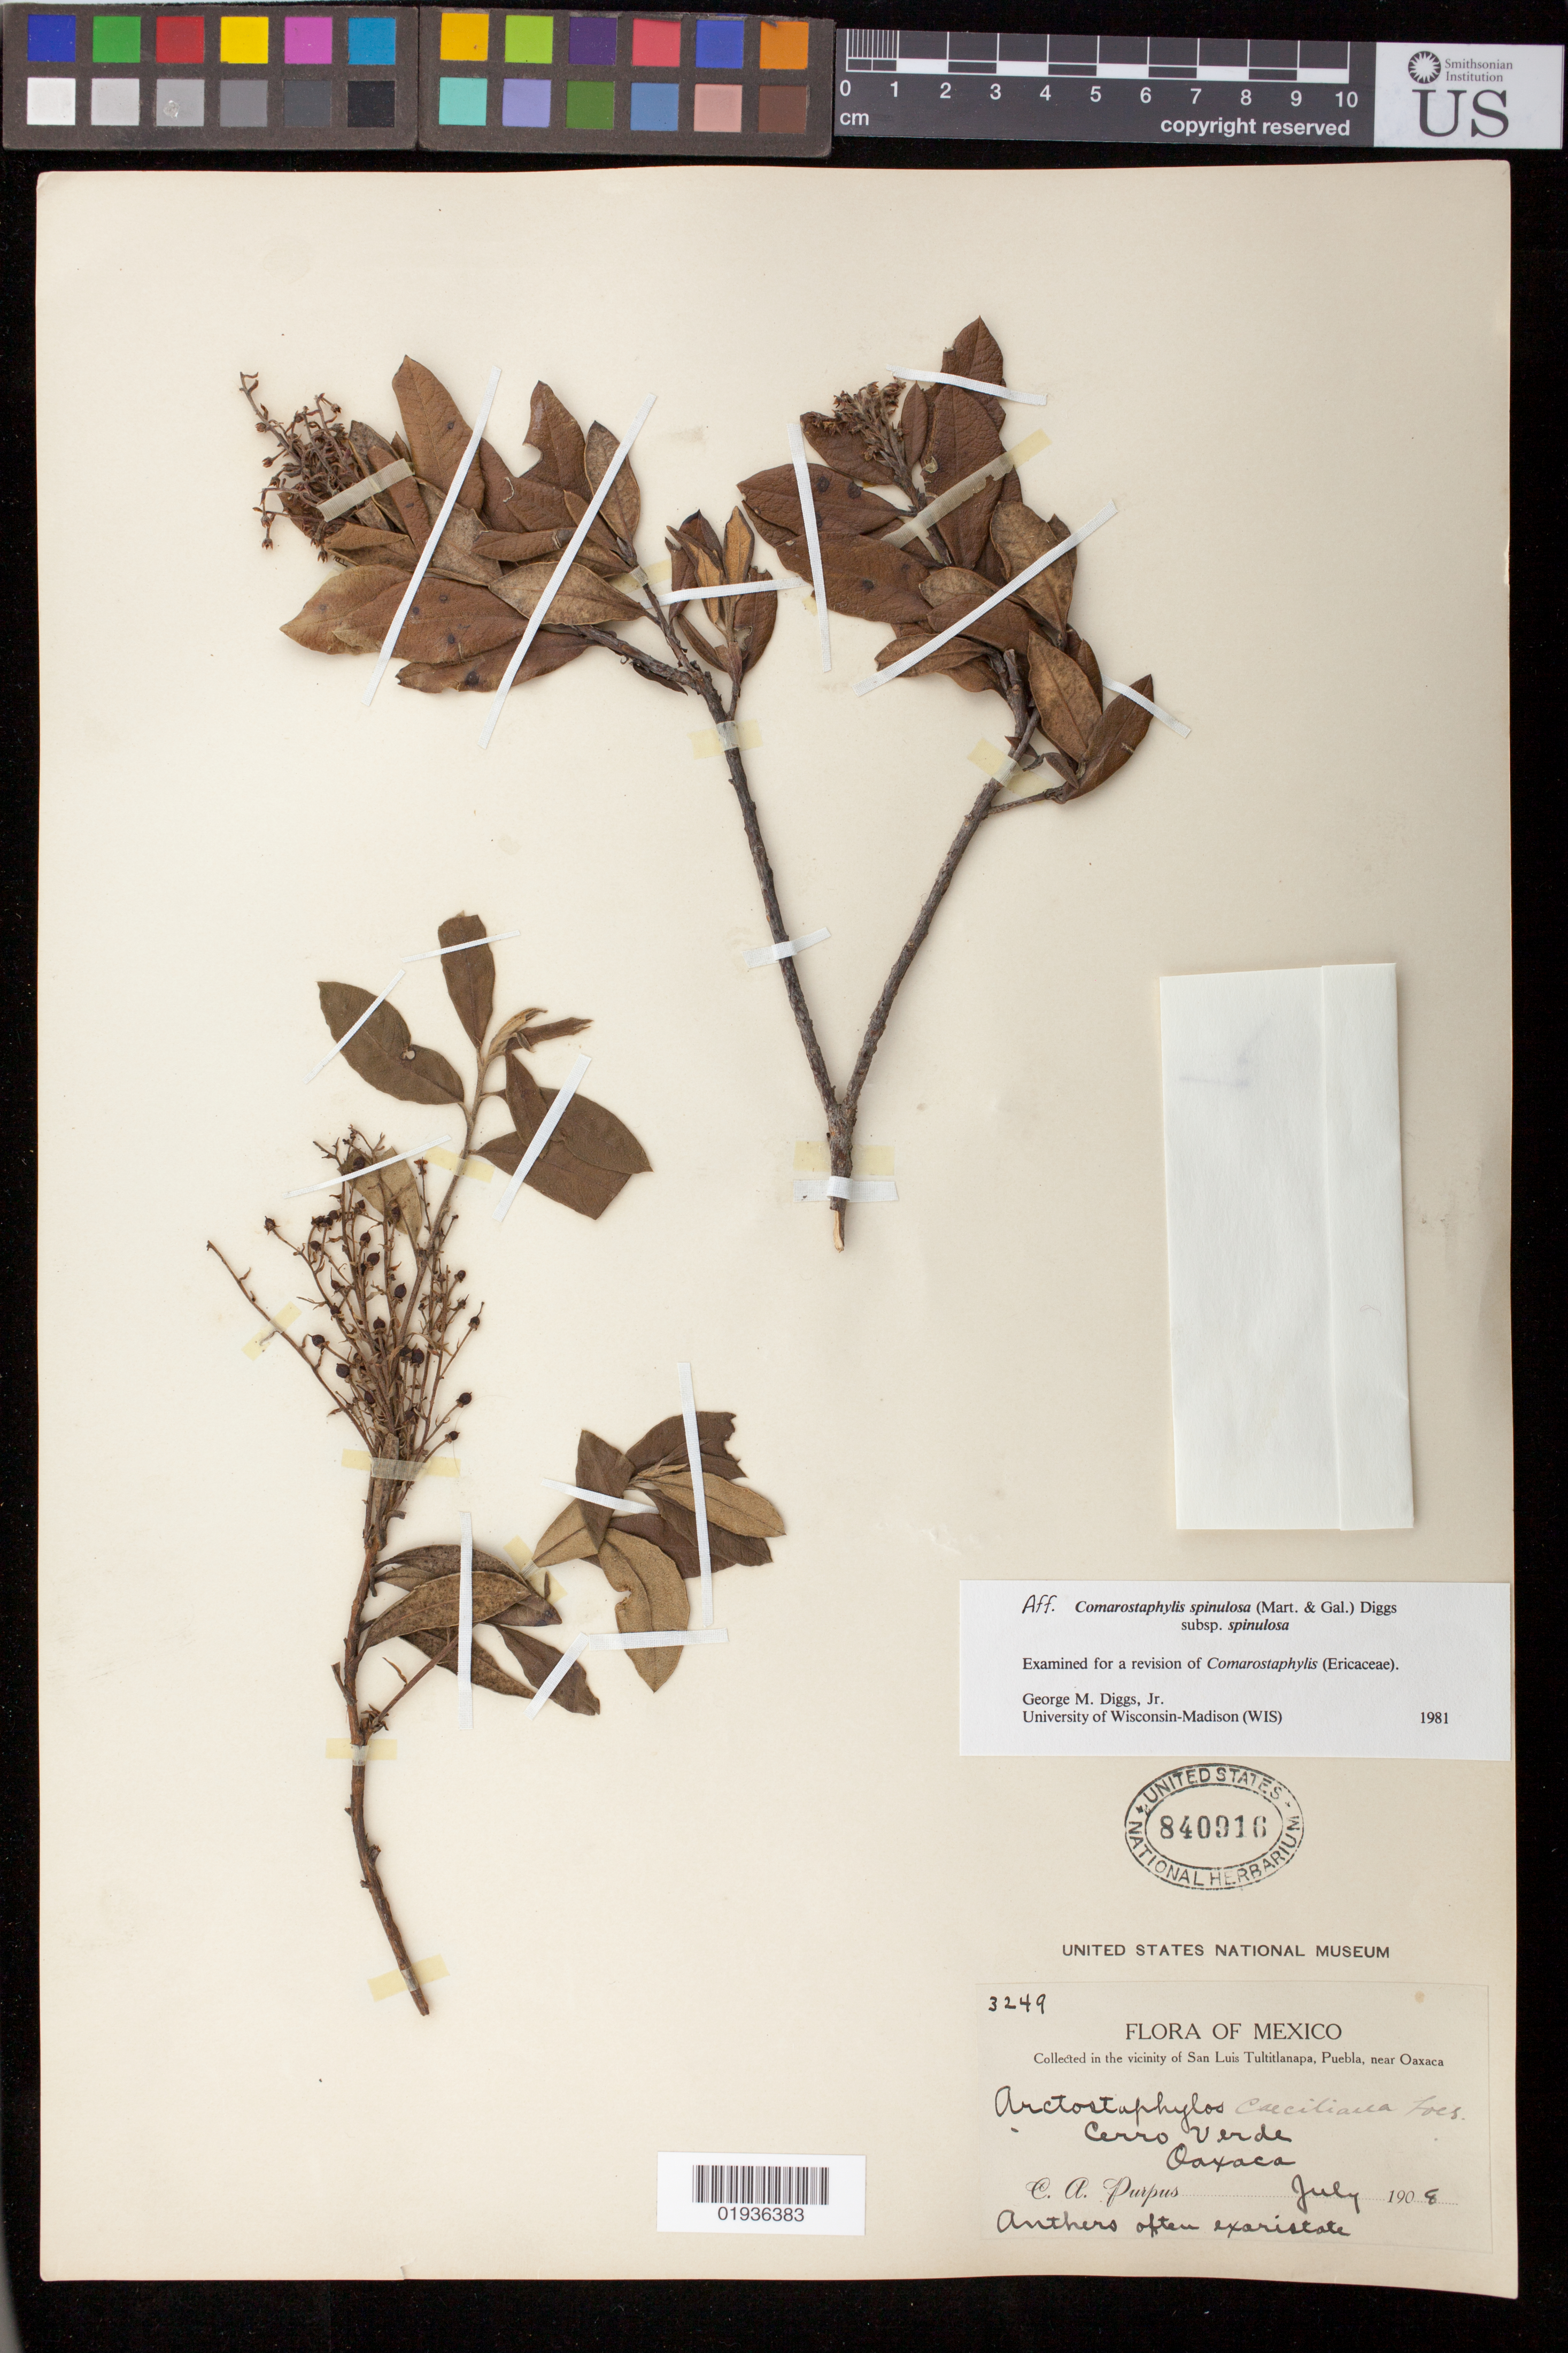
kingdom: Plantae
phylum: Tracheophyta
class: Magnoliopsida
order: Ericales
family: Ericaceae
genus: Comarostaphylis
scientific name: Comarostaphylis spinulosa subsp. spinulosa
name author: (M. Martens & Galeotti) Diggs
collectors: C. A. Purpus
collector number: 3249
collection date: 1908-07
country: Mexico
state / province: Oaxaca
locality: Collected in the vicinity of San Luis Tultitlanapa, Puebla, near Oaxaca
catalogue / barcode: US 840916